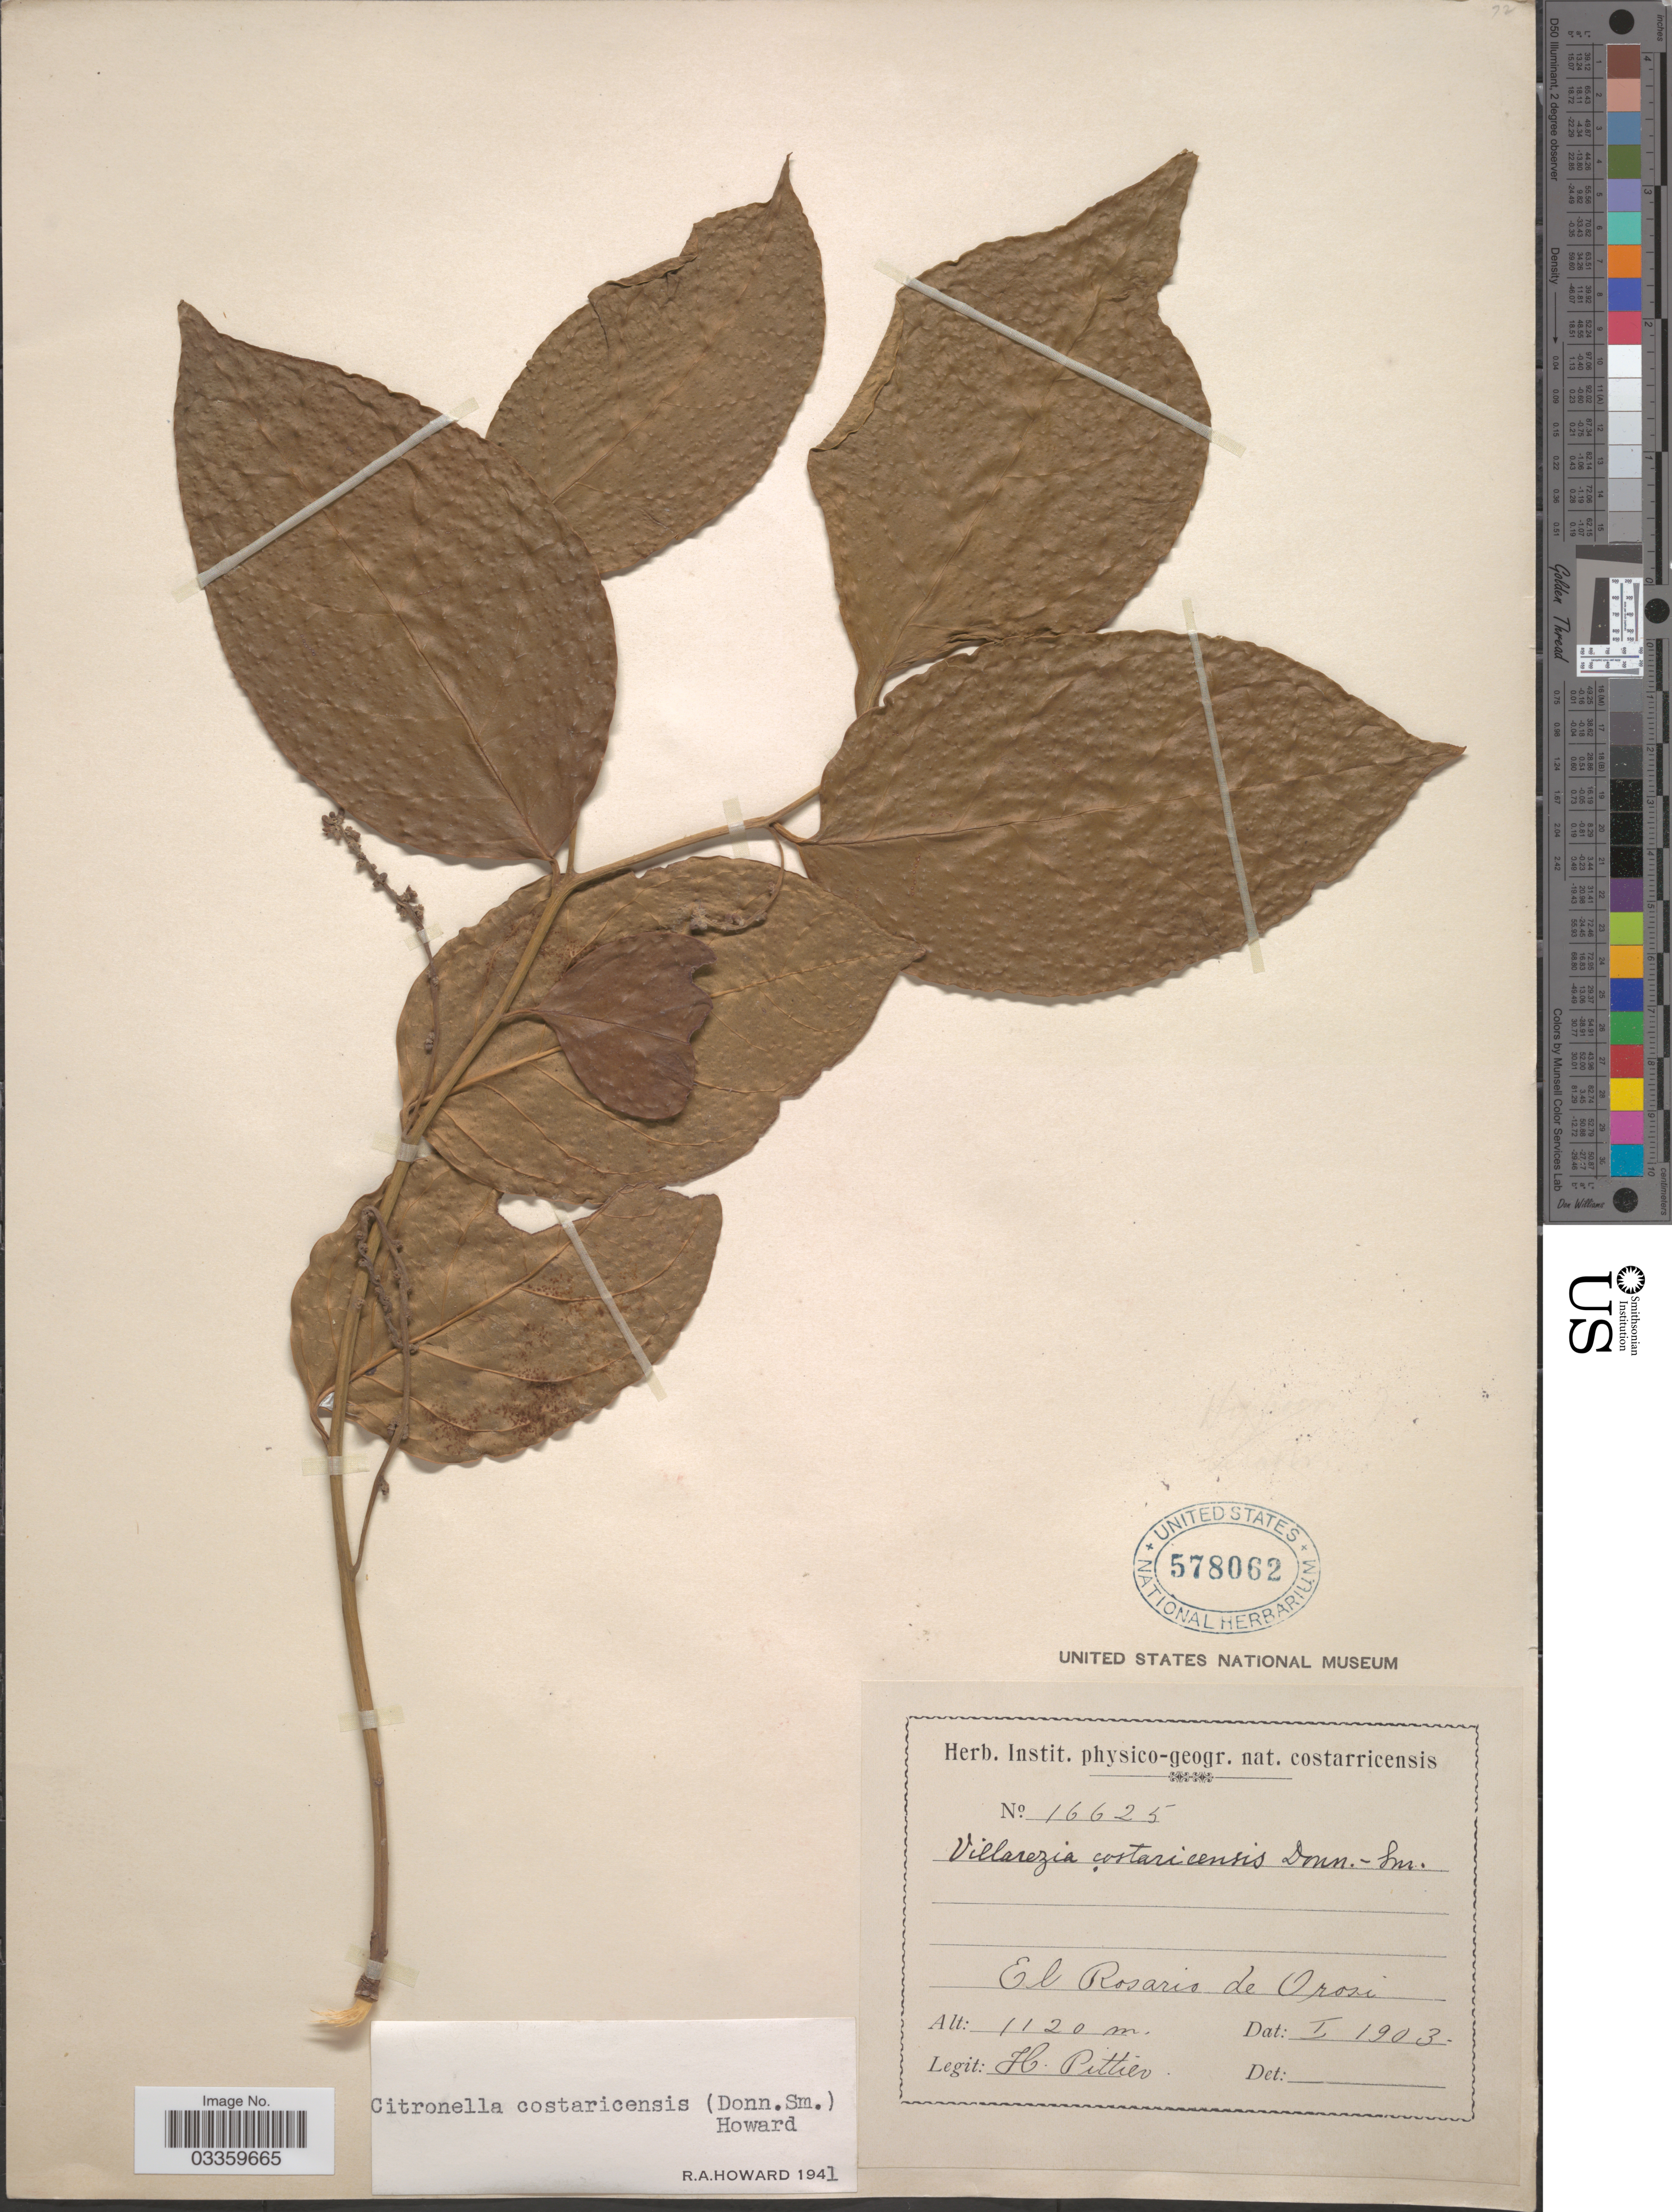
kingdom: Plantae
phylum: Tracheophyta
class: Magnoliopsida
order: Cardiopteridales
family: Cardiopteridaceae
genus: Citronella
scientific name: Citronella costaricensis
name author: (Donn. Sm.) R.A. Howard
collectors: H. F. Pittier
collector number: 16625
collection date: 1903-01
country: Costa Rica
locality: El Rosario de Orosi.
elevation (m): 1120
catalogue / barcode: US 578062